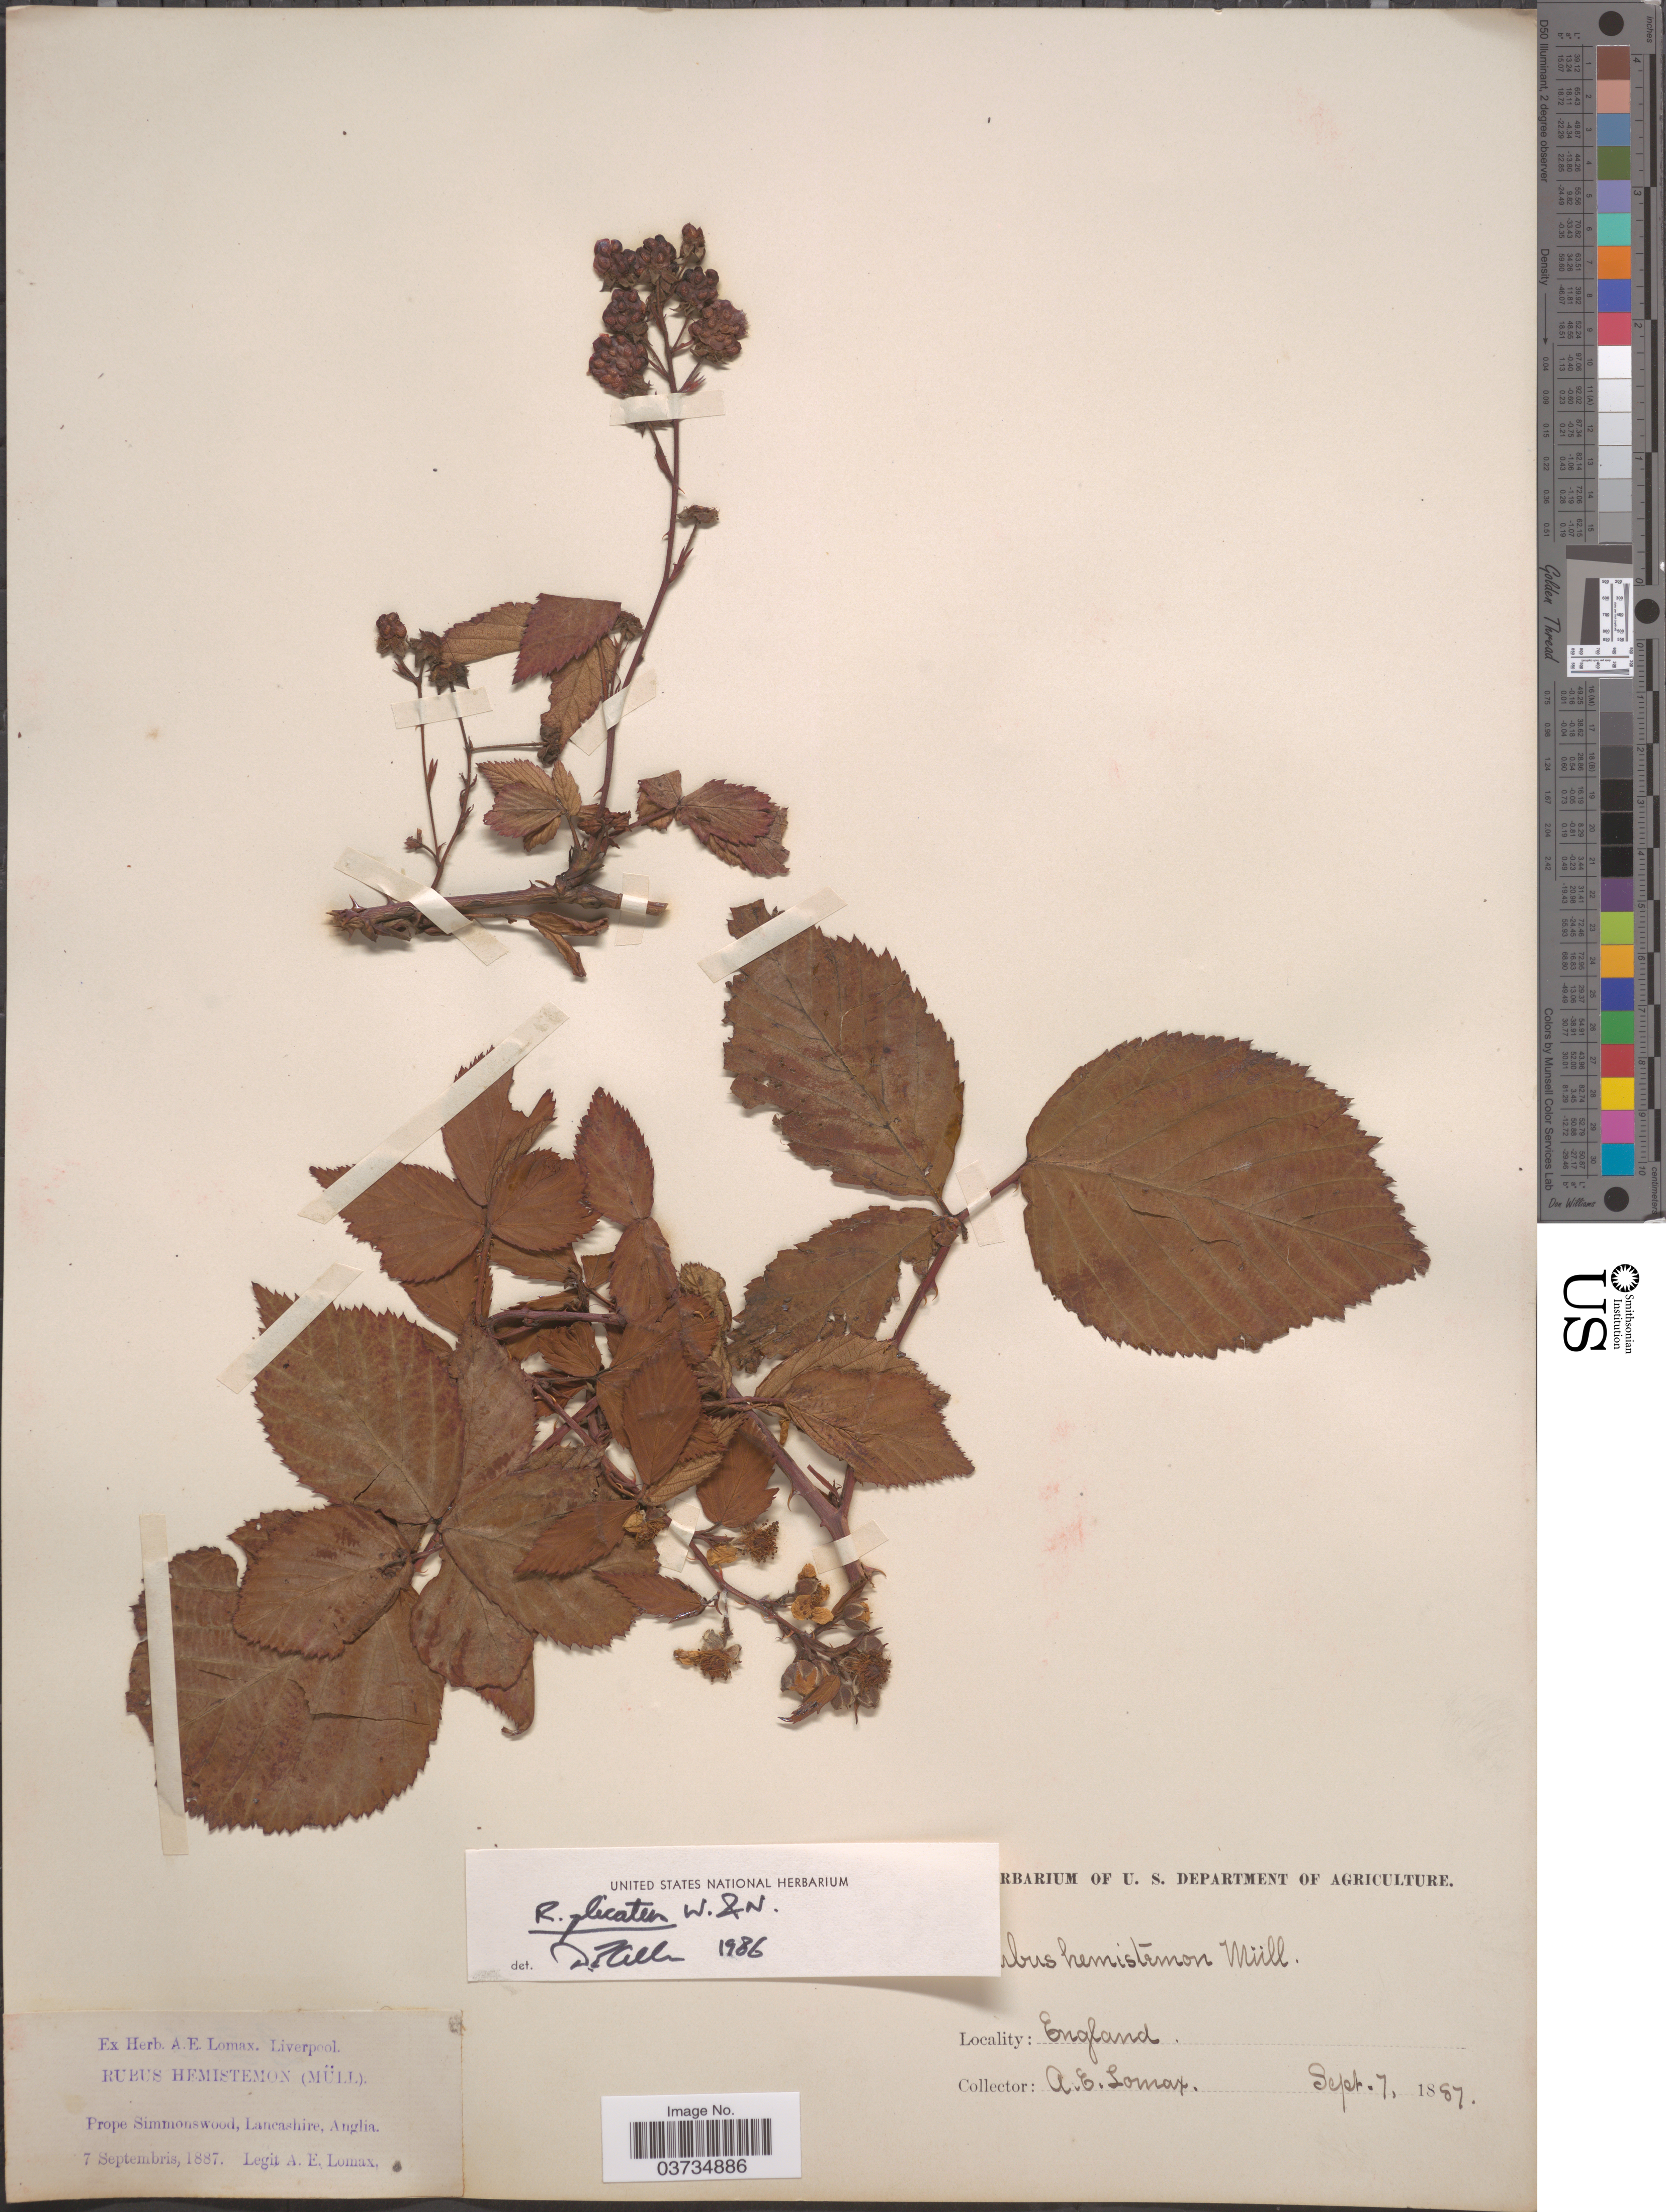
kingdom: Plantae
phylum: Tracheophyta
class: Magnoliopsida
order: Rosales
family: Rosaceae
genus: Rubus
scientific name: Rubus plicatus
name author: Weihe & Nees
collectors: A. Lomax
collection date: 1887-09-07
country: United Kingdom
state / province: England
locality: Prope Simmonswoods, Lancashire, Anglia.